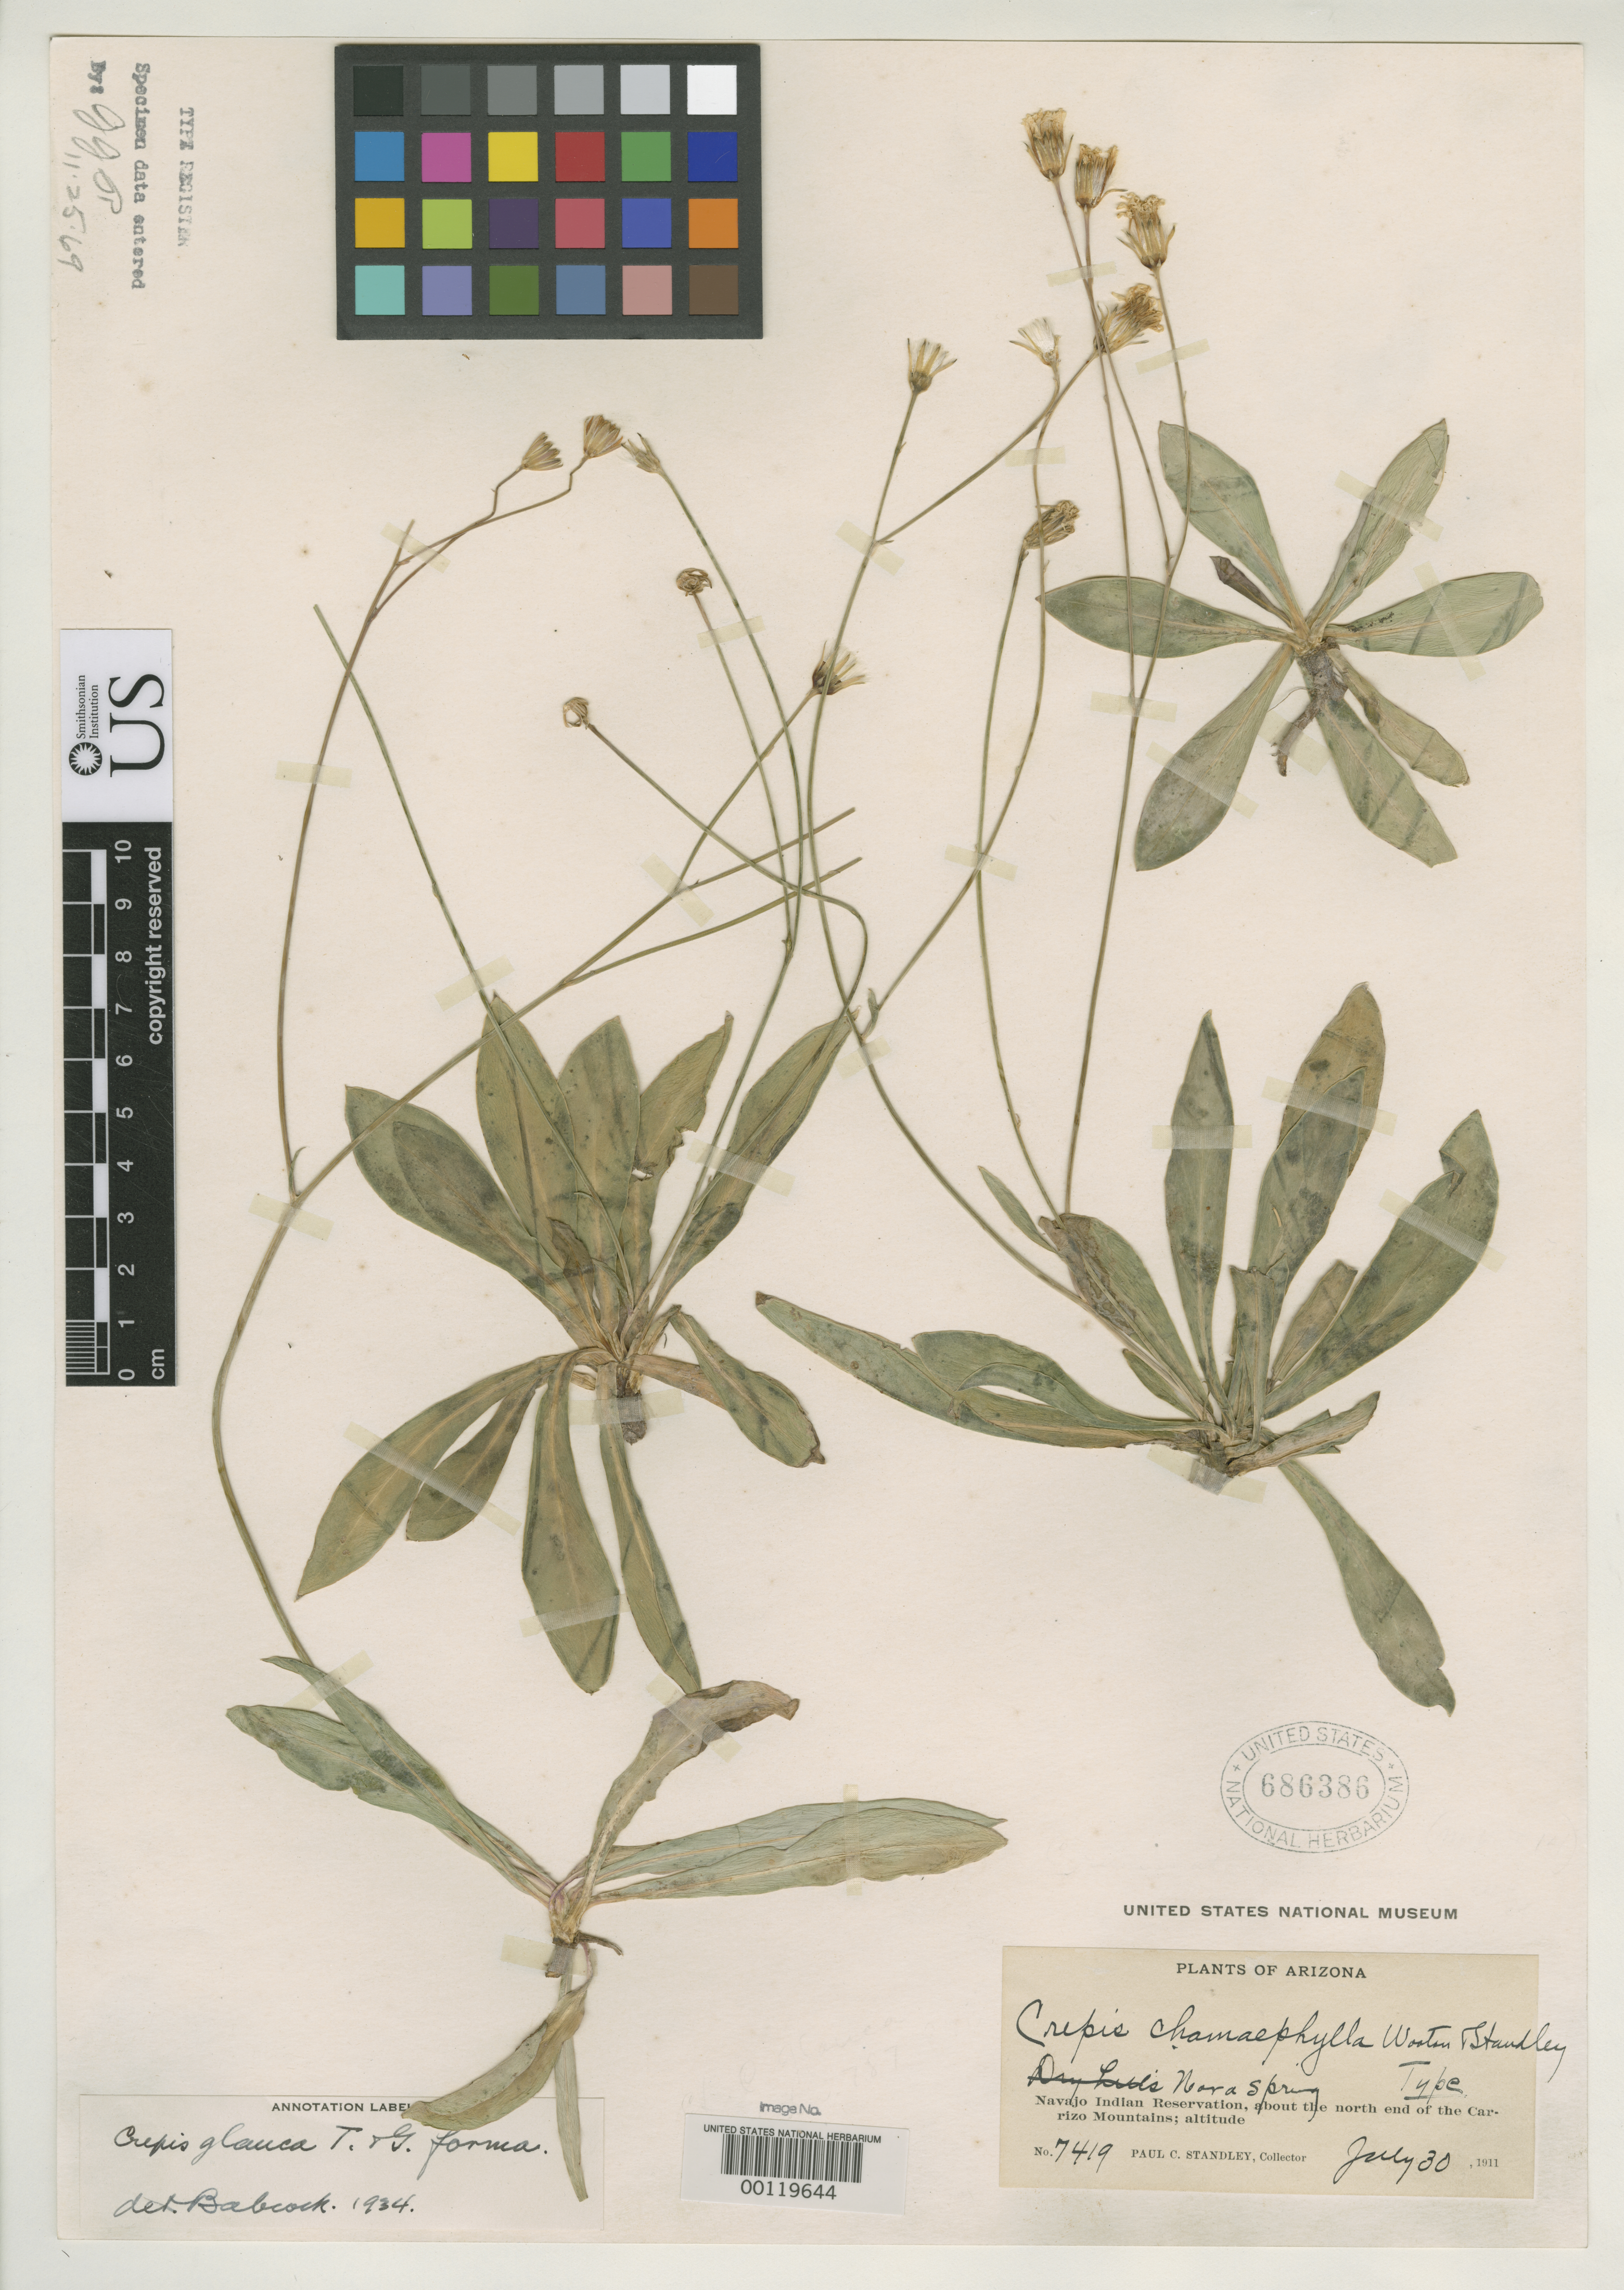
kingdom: Plantae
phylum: Tracheophyta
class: Magnoliopsida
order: Asterales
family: Asteraceae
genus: Crepis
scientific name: Crepis chamaephylla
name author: Wooton & Standl.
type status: Holotype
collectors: P. C. Standley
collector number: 7419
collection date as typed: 30 Jul 1911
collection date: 1911-07-30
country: United States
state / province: Arizona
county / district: Apache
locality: Navajo Indian Peservation, N end of Carrizo Mountains.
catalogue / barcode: US 686386